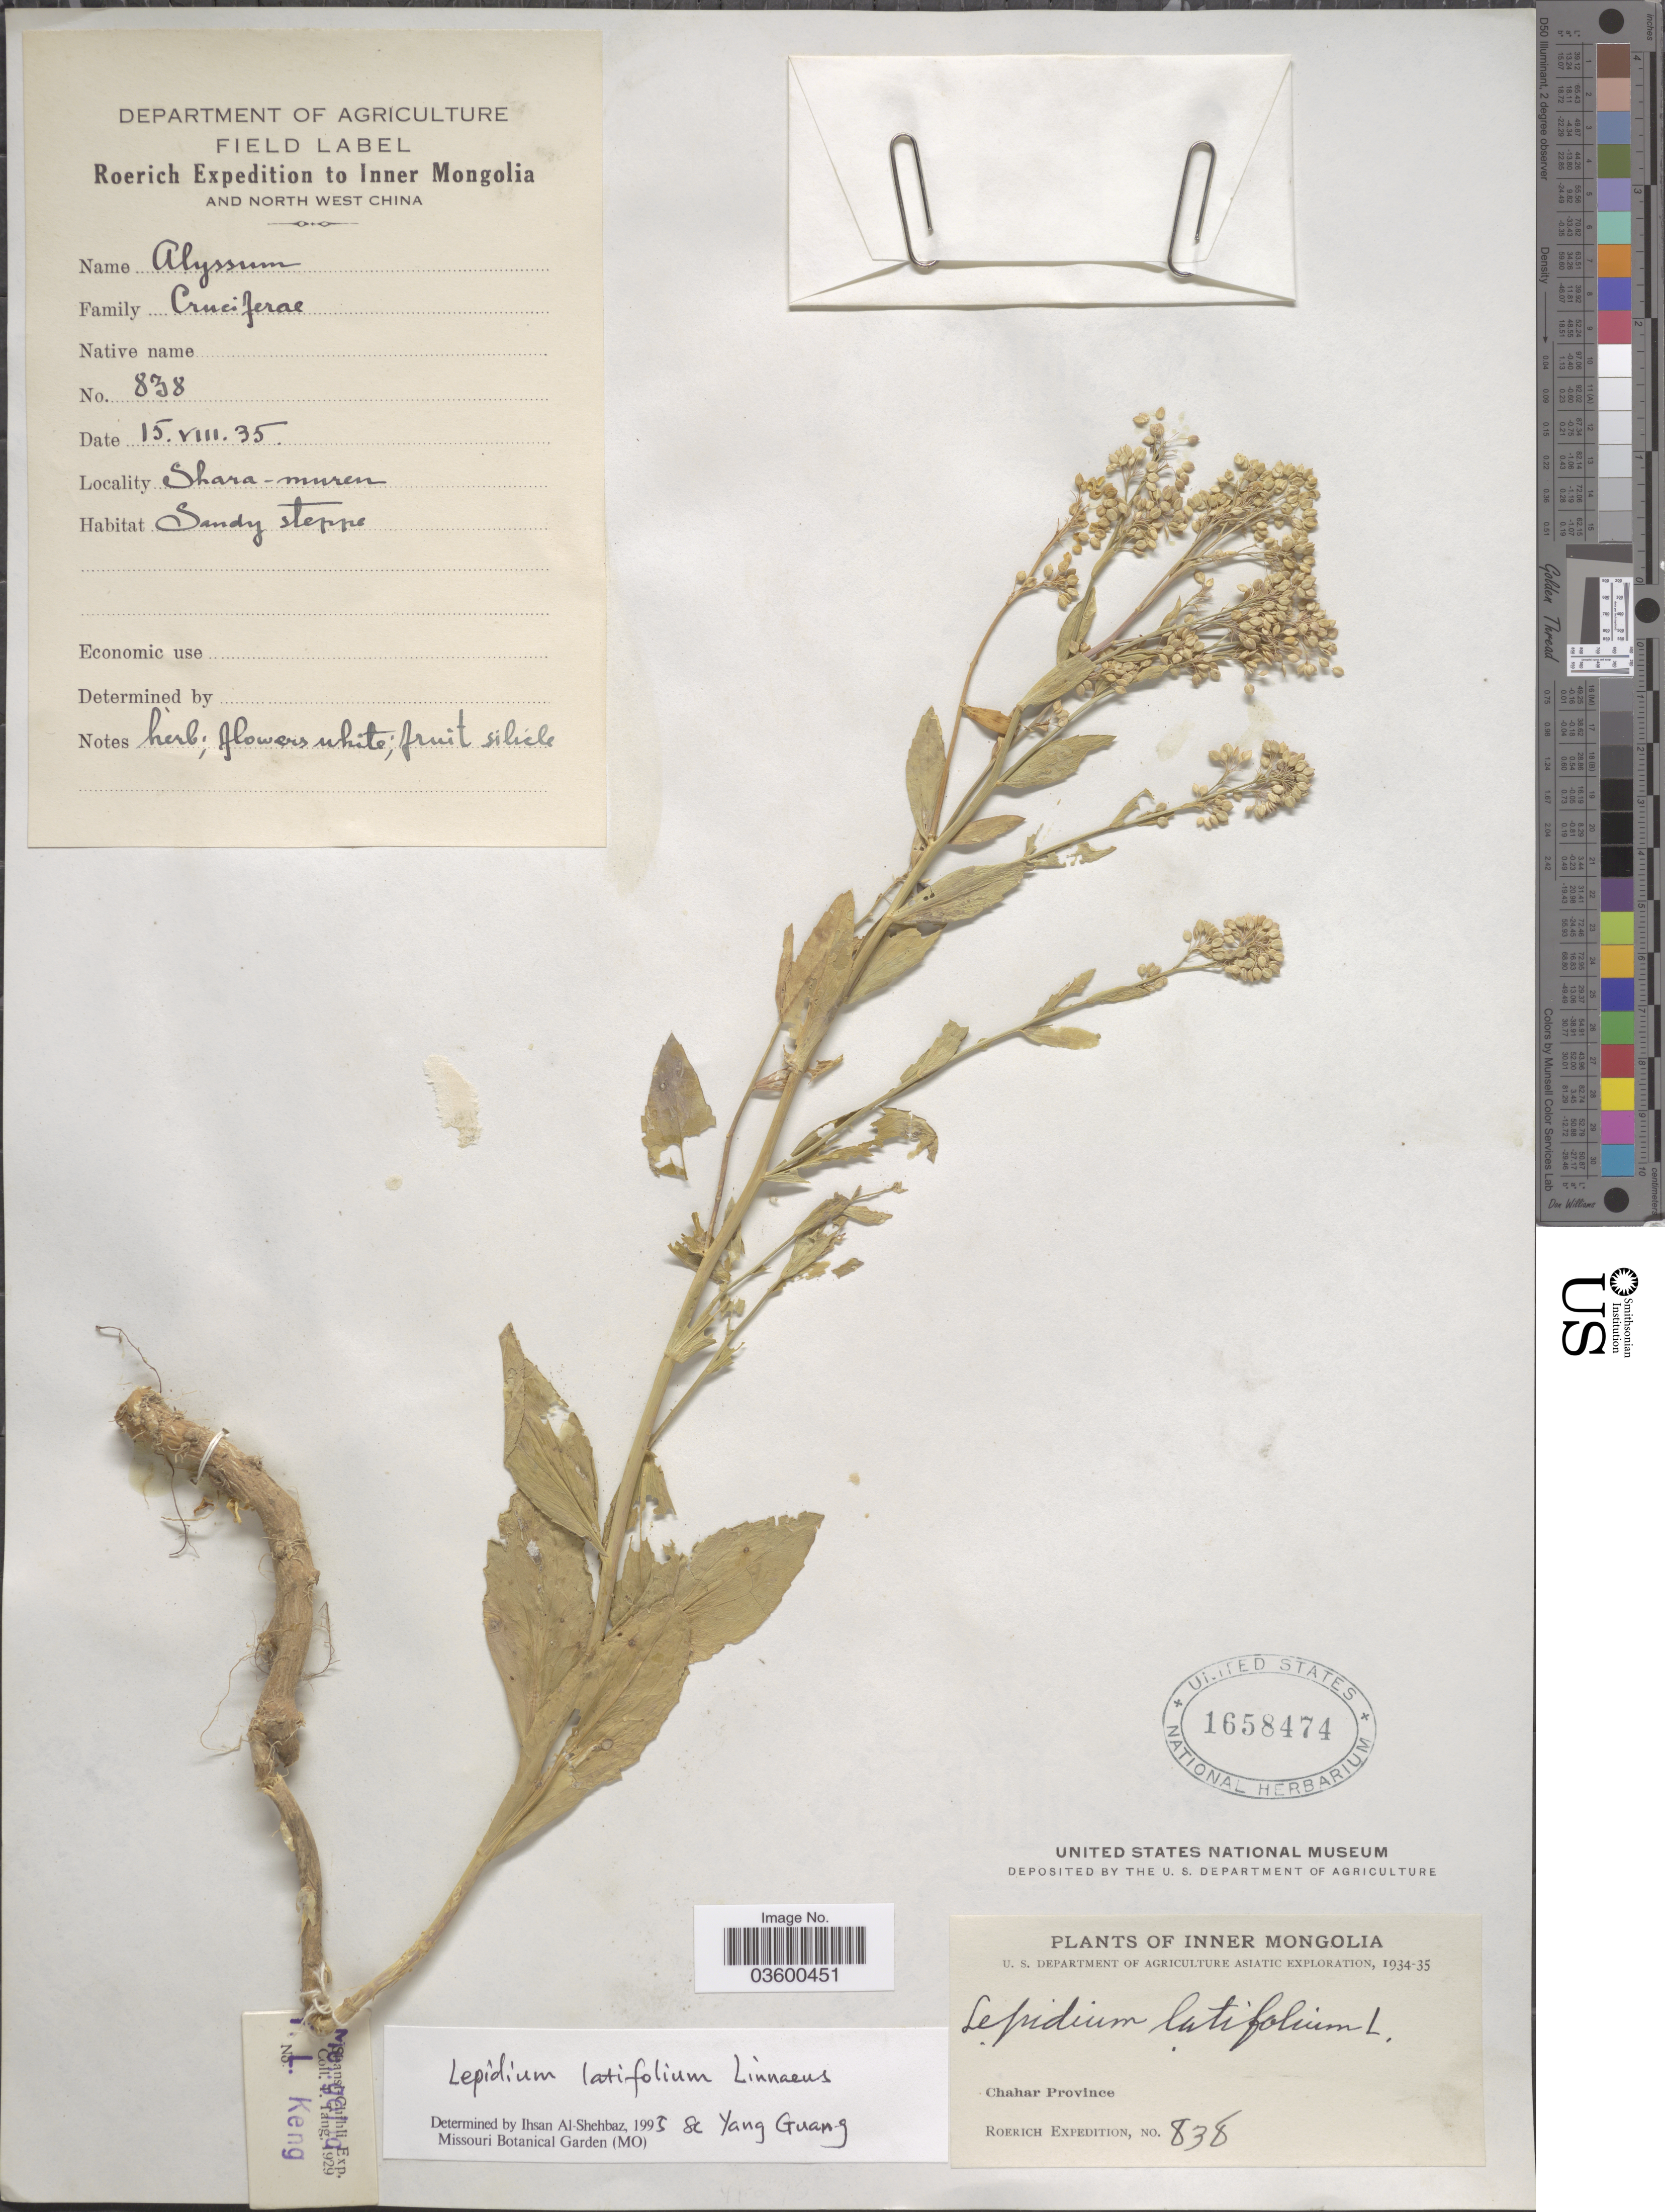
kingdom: Plantae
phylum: Tracheophyta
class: Magnoliopsida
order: Brassicales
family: Brassicaceae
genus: Lepidium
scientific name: Lepidium latifolium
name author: L.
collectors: Roerich Expedition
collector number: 838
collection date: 1935-08-15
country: China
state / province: Nei Monggol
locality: Shara-muren. Chahar Province. Inner Mongolia.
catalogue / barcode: US 1658474